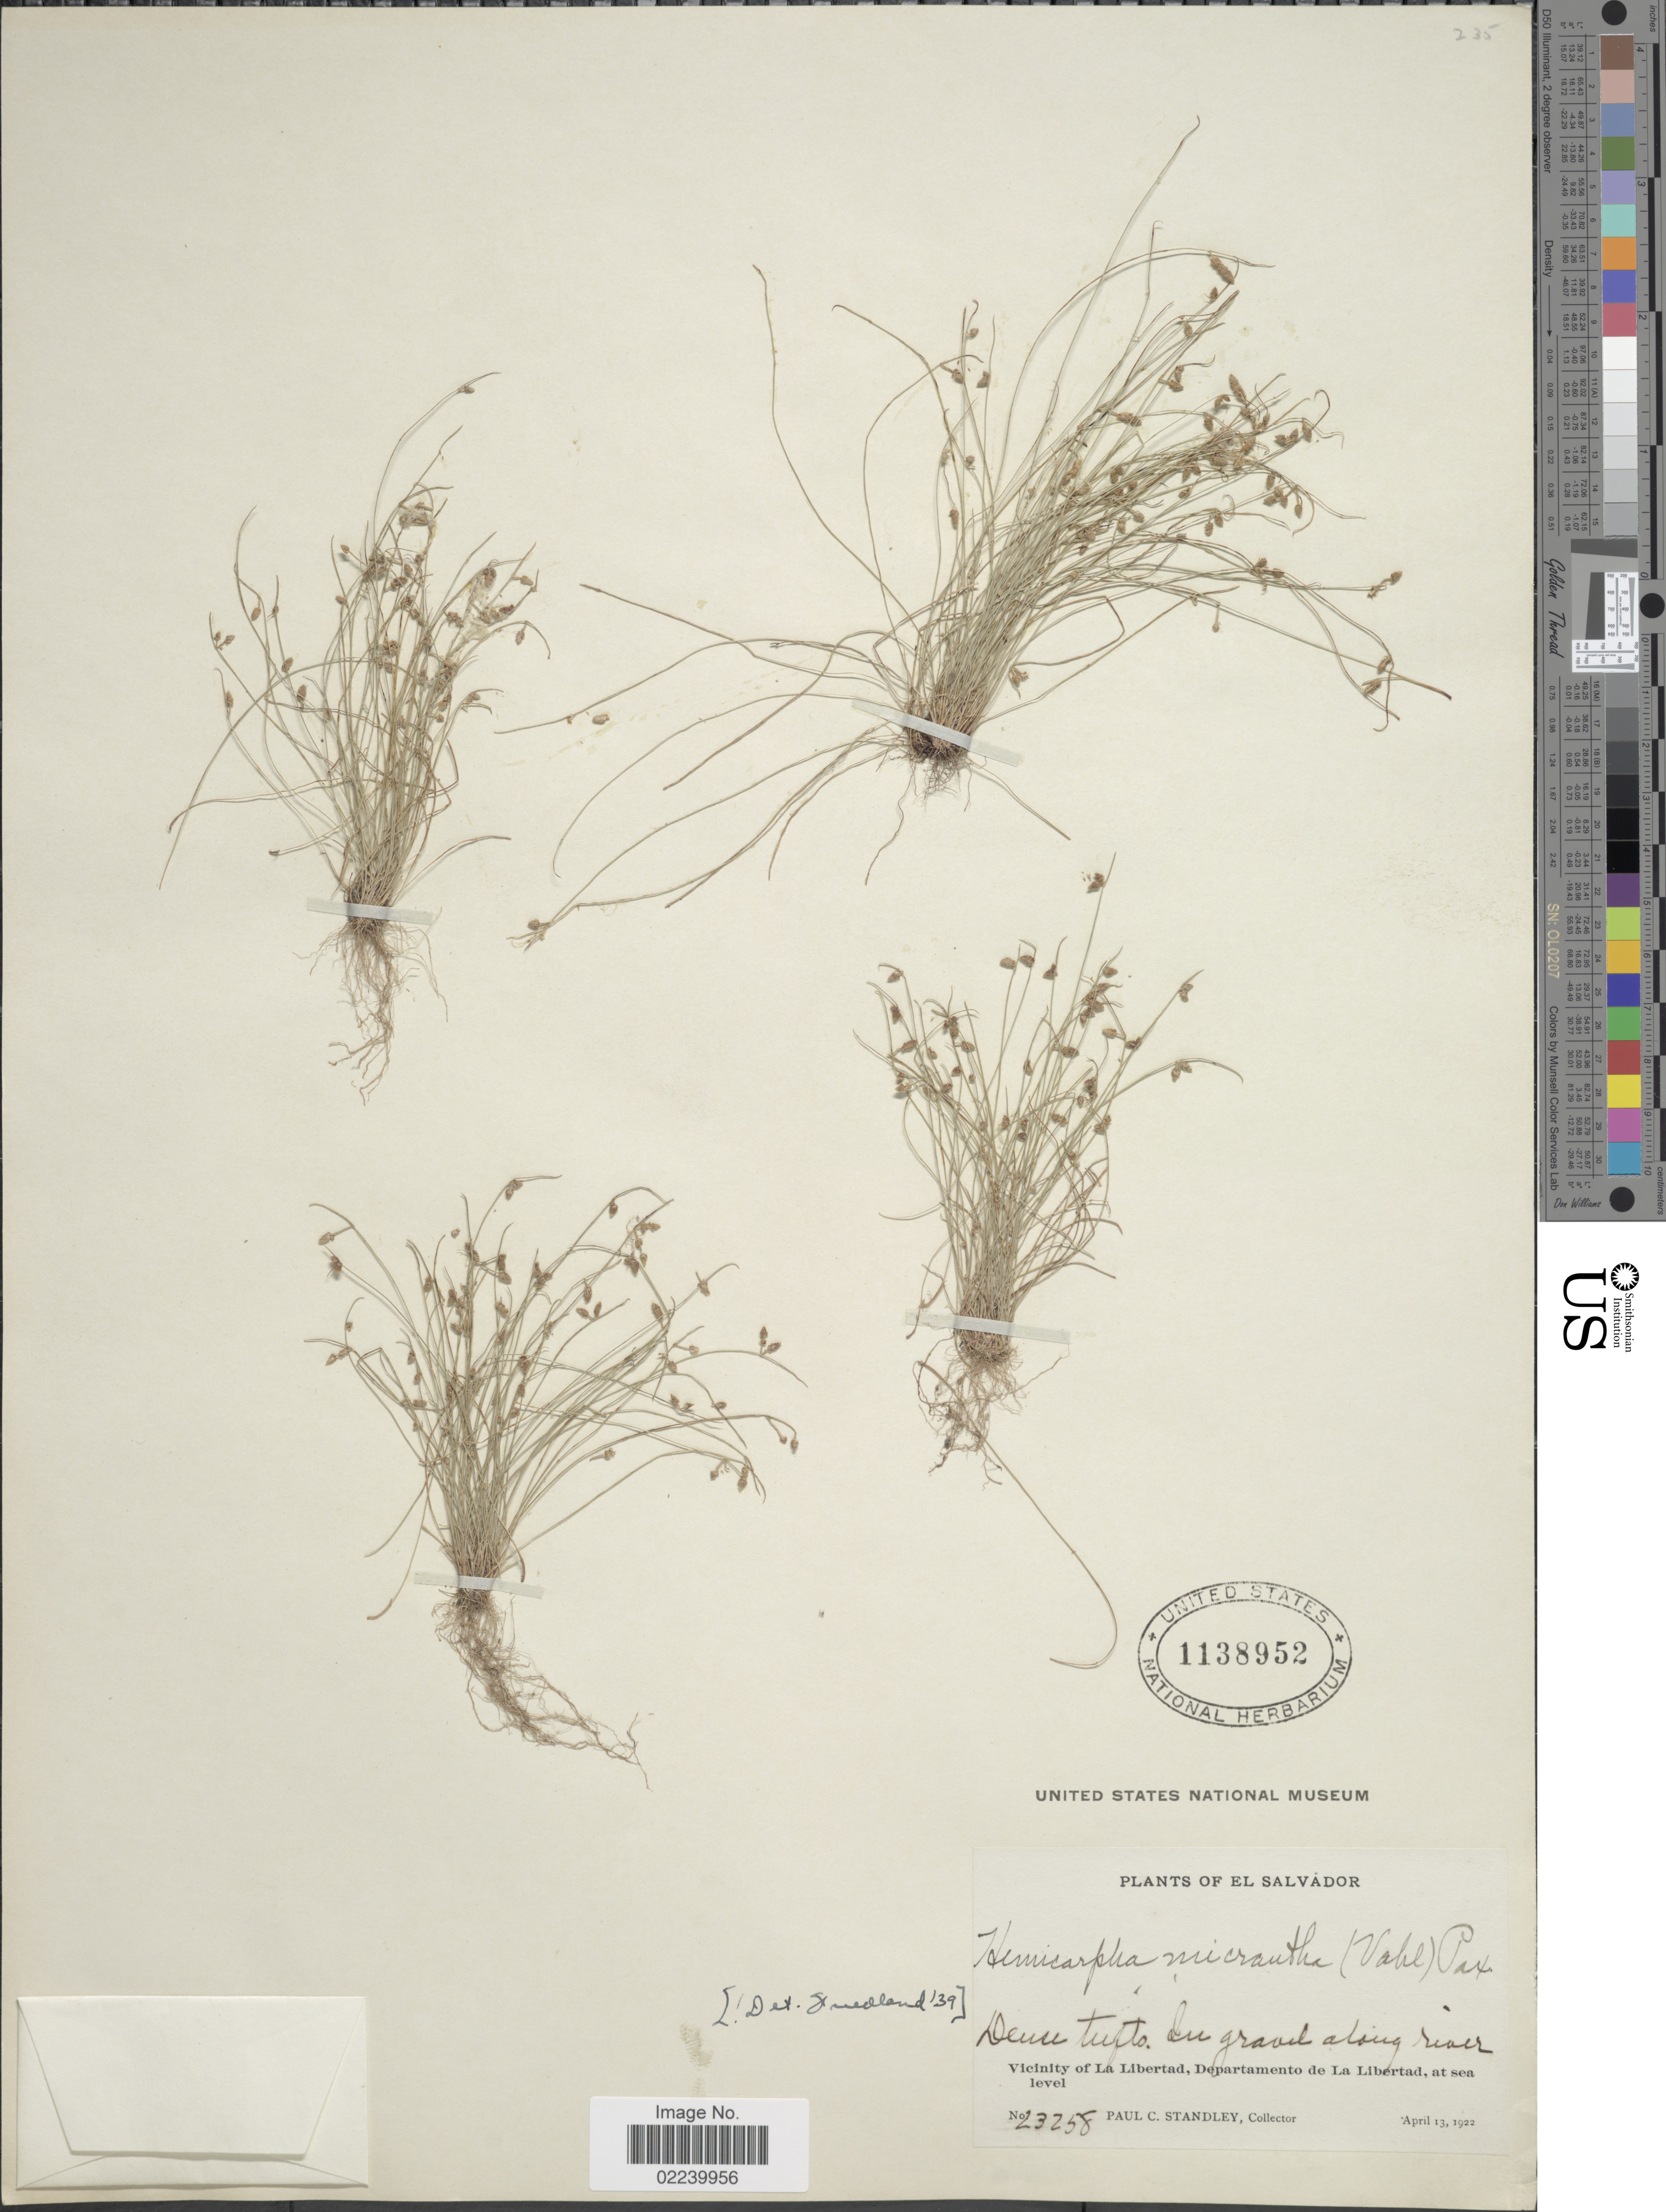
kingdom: Plantae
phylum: Tracheophyta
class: Liliopsida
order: Poales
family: Cyperaceae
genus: Cyperus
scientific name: Cyperus subsquarrosus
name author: (Muhl.) Bauters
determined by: Strong, M. T., (US), Smithsonian Institution - National Museum of Natural History (UNITED STATES)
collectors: P. C. Standley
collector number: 23258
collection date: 1922-04-13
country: El Salvador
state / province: La Libertad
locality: In gravel along river, Departamento de La Libertad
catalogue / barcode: US 1138952